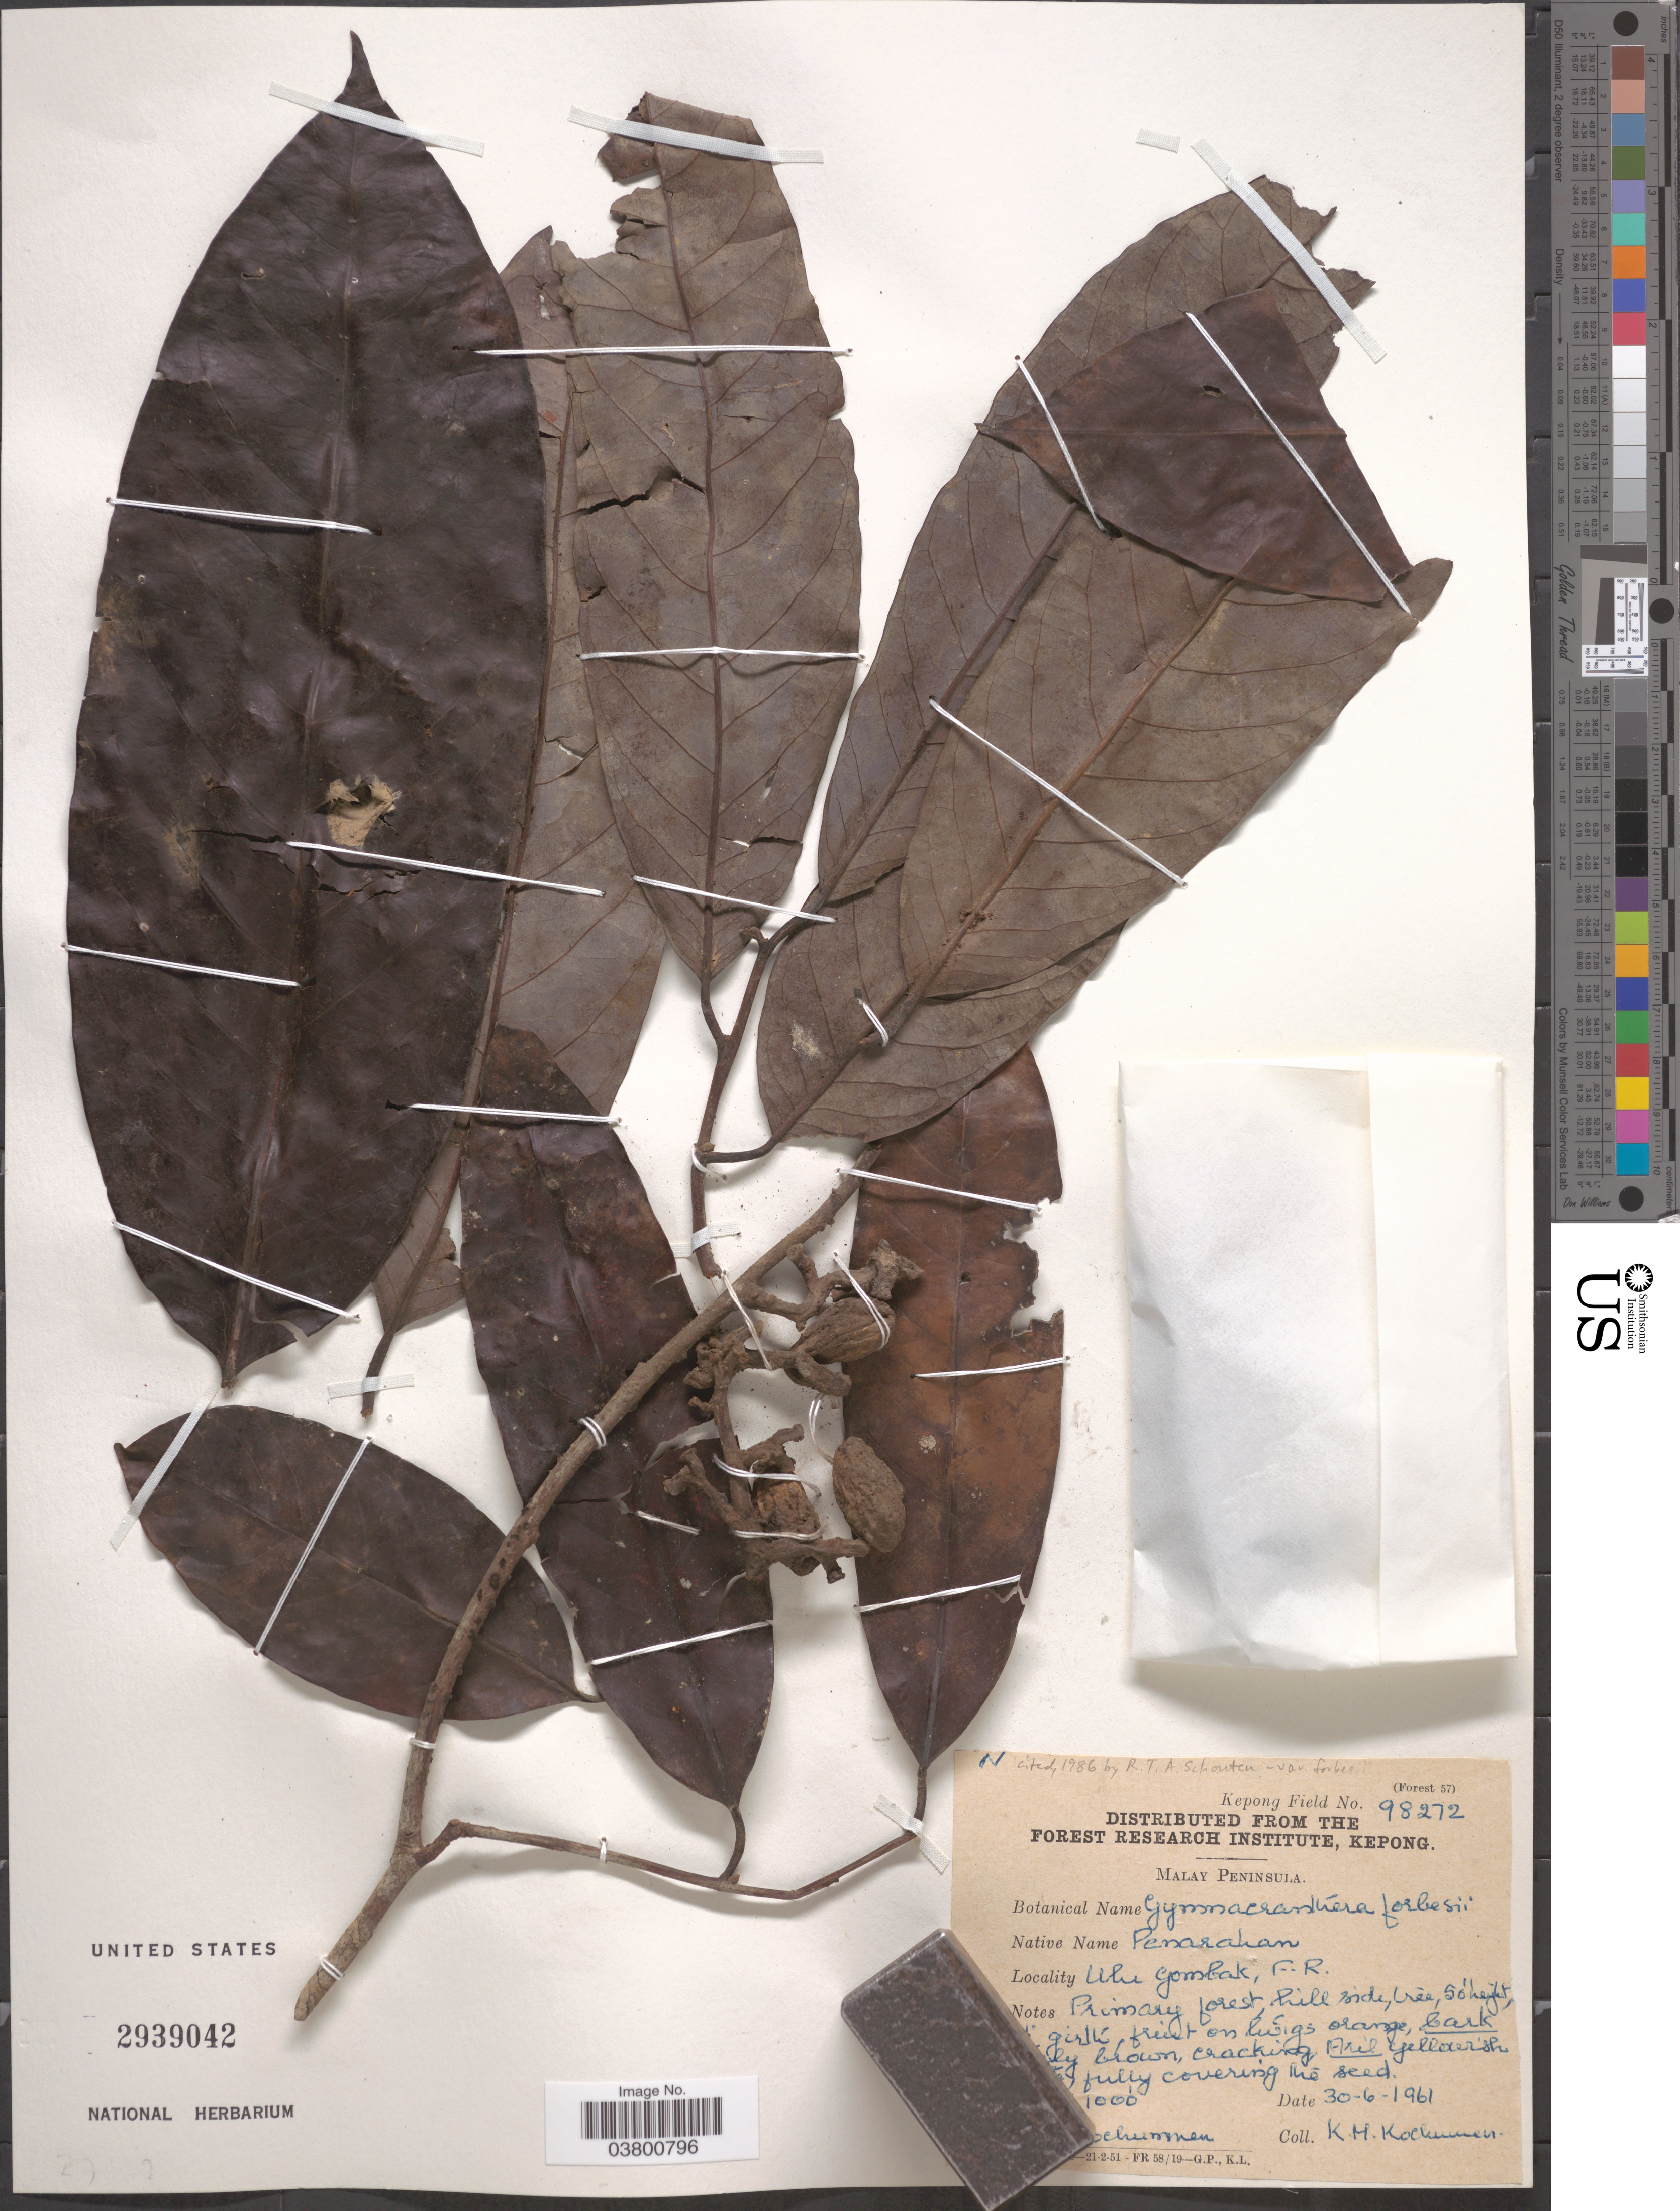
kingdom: Plantae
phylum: Tracheophyta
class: Magnoliopsida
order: Magnoliales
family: Myristicaceae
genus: Gymnacranthera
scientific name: Gymnacranthera forbesii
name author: (R.M. King) Warb.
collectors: K. Kochummen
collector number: Kepong Field 98272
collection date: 1961-06-30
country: Malaysia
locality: Malay Peninsula. Ulu Gombak, F.R.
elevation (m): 305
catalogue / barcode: US 2939042